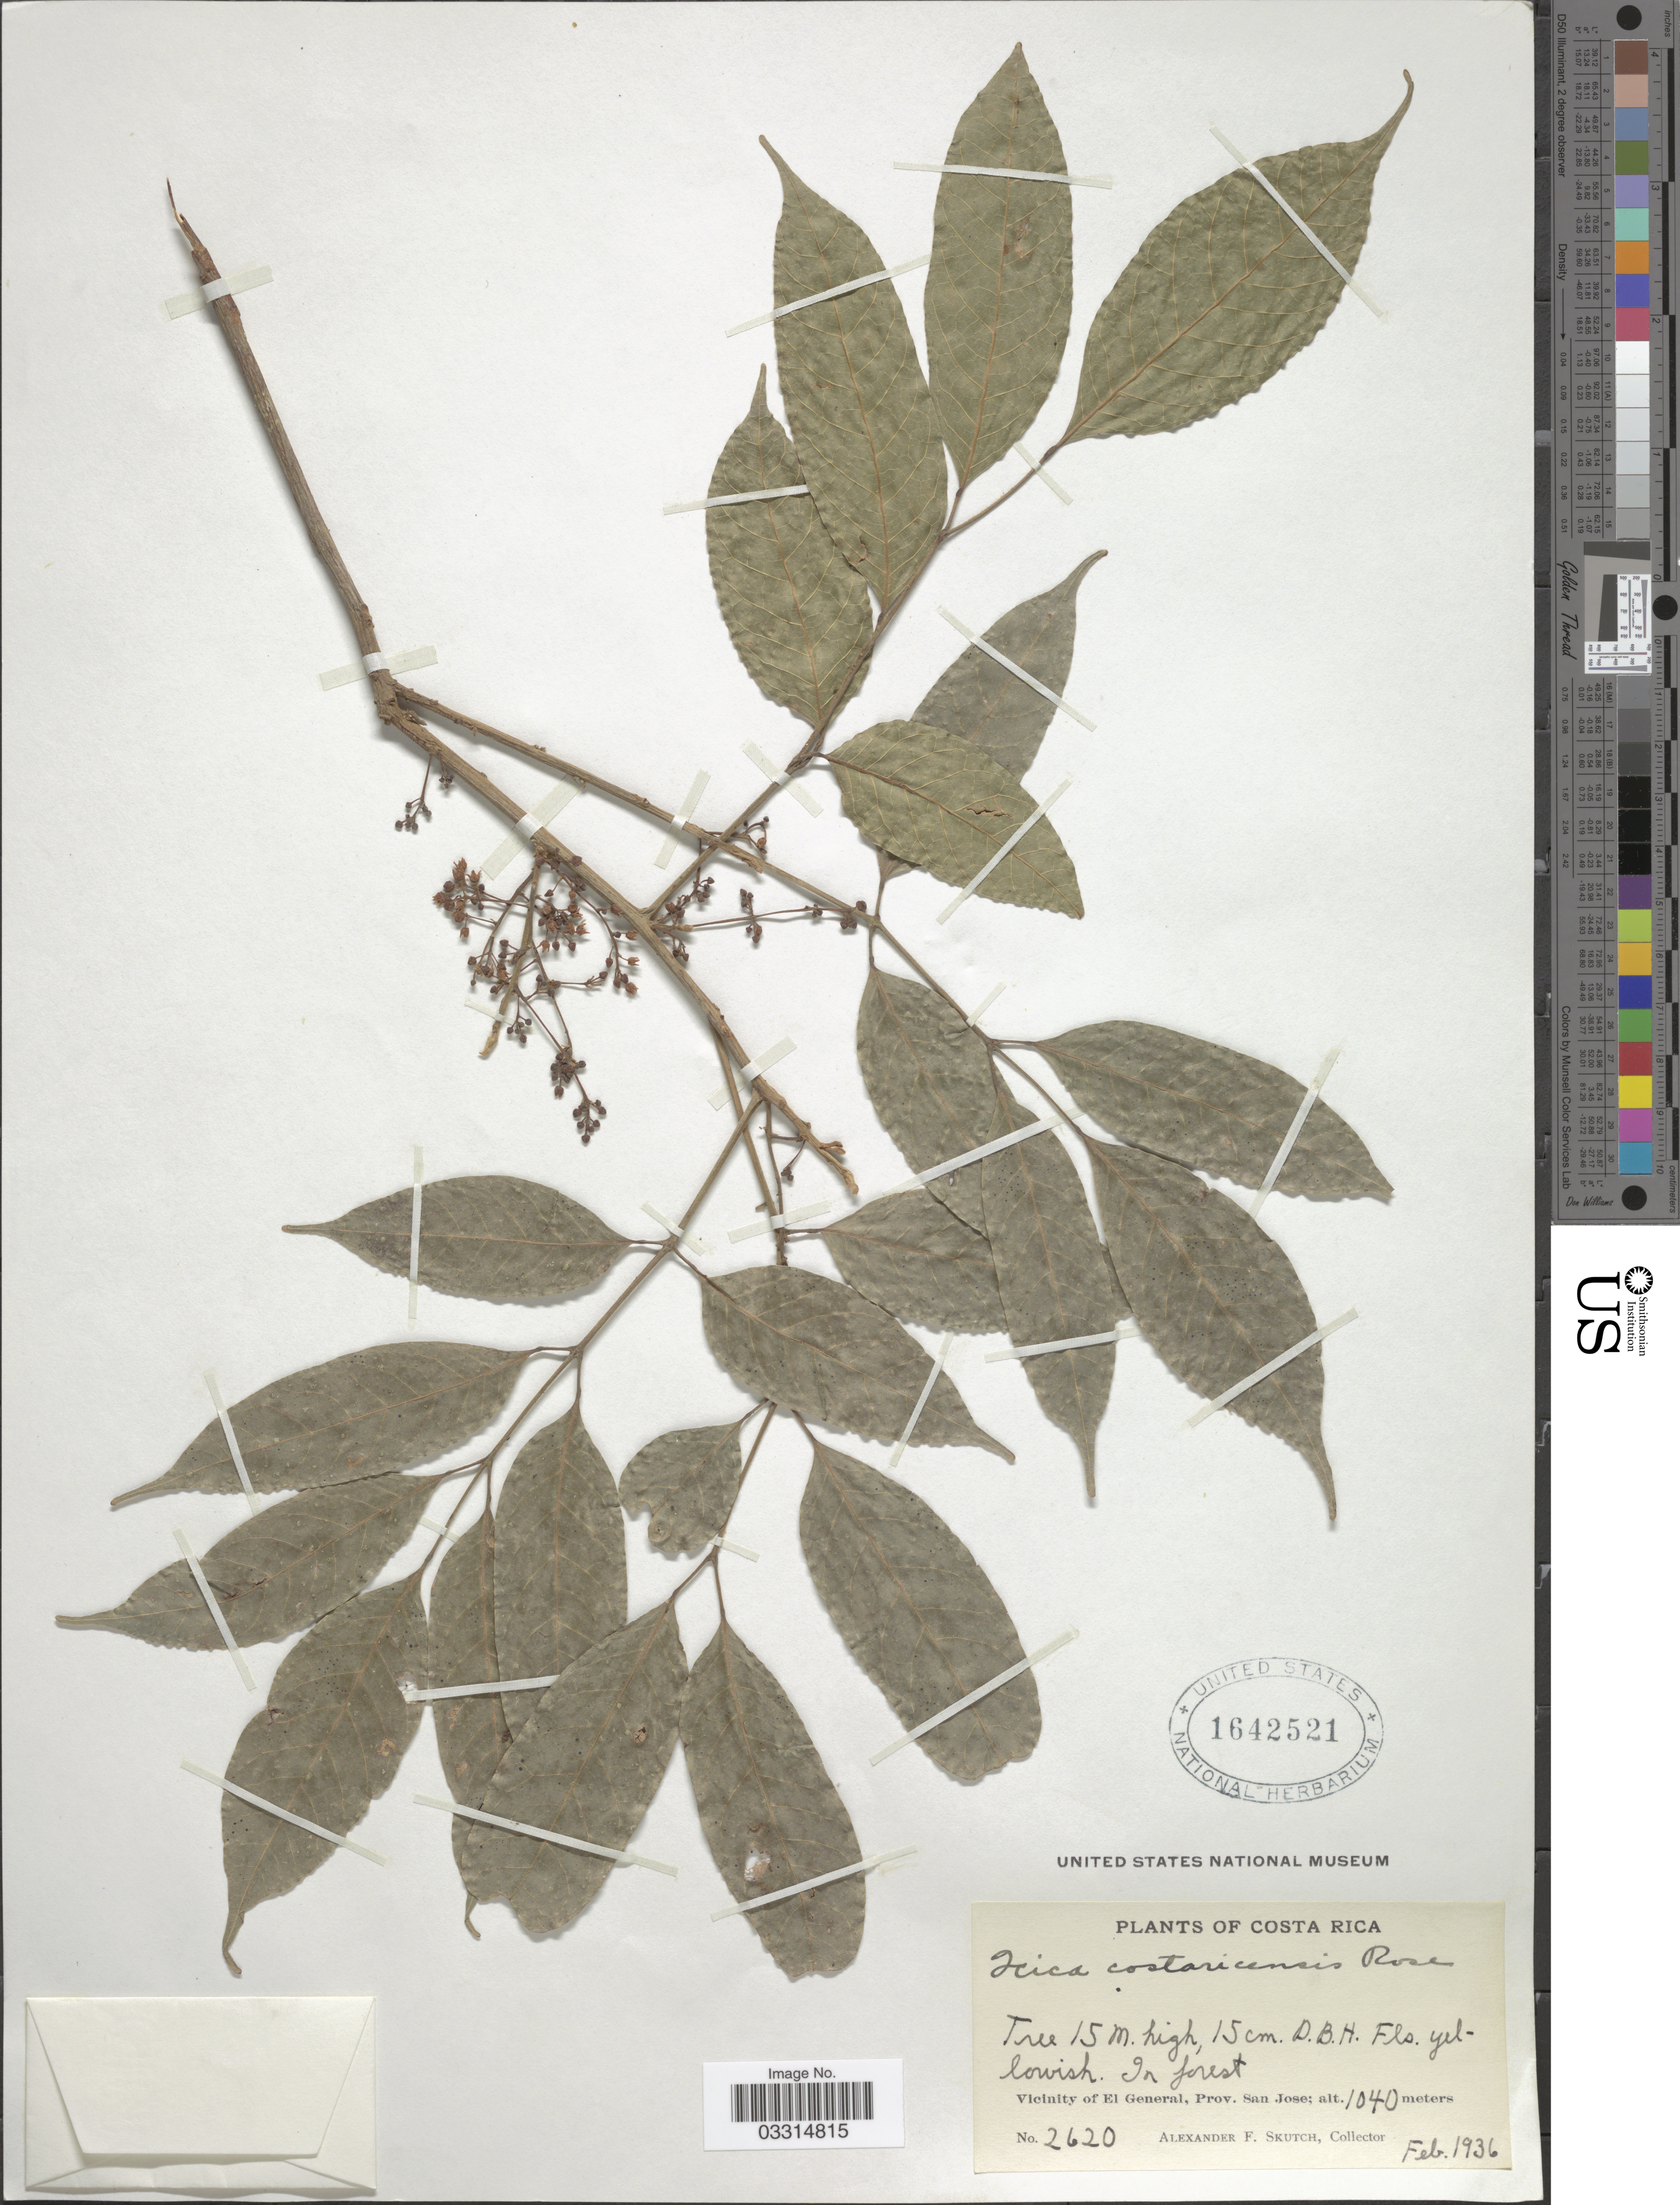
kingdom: Plantae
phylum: Tracheophyta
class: Magnoliopsida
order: Sapindales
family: Burseraceae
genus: Protium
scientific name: Protium brenesii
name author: (Standl.) D. Santam.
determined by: Aguilar, D.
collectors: A. F. Skutch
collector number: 2620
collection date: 1936-02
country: Costa Rica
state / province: San José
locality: Vicinity of El General, Prov. San Jose.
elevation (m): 1040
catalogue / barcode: US 1642521